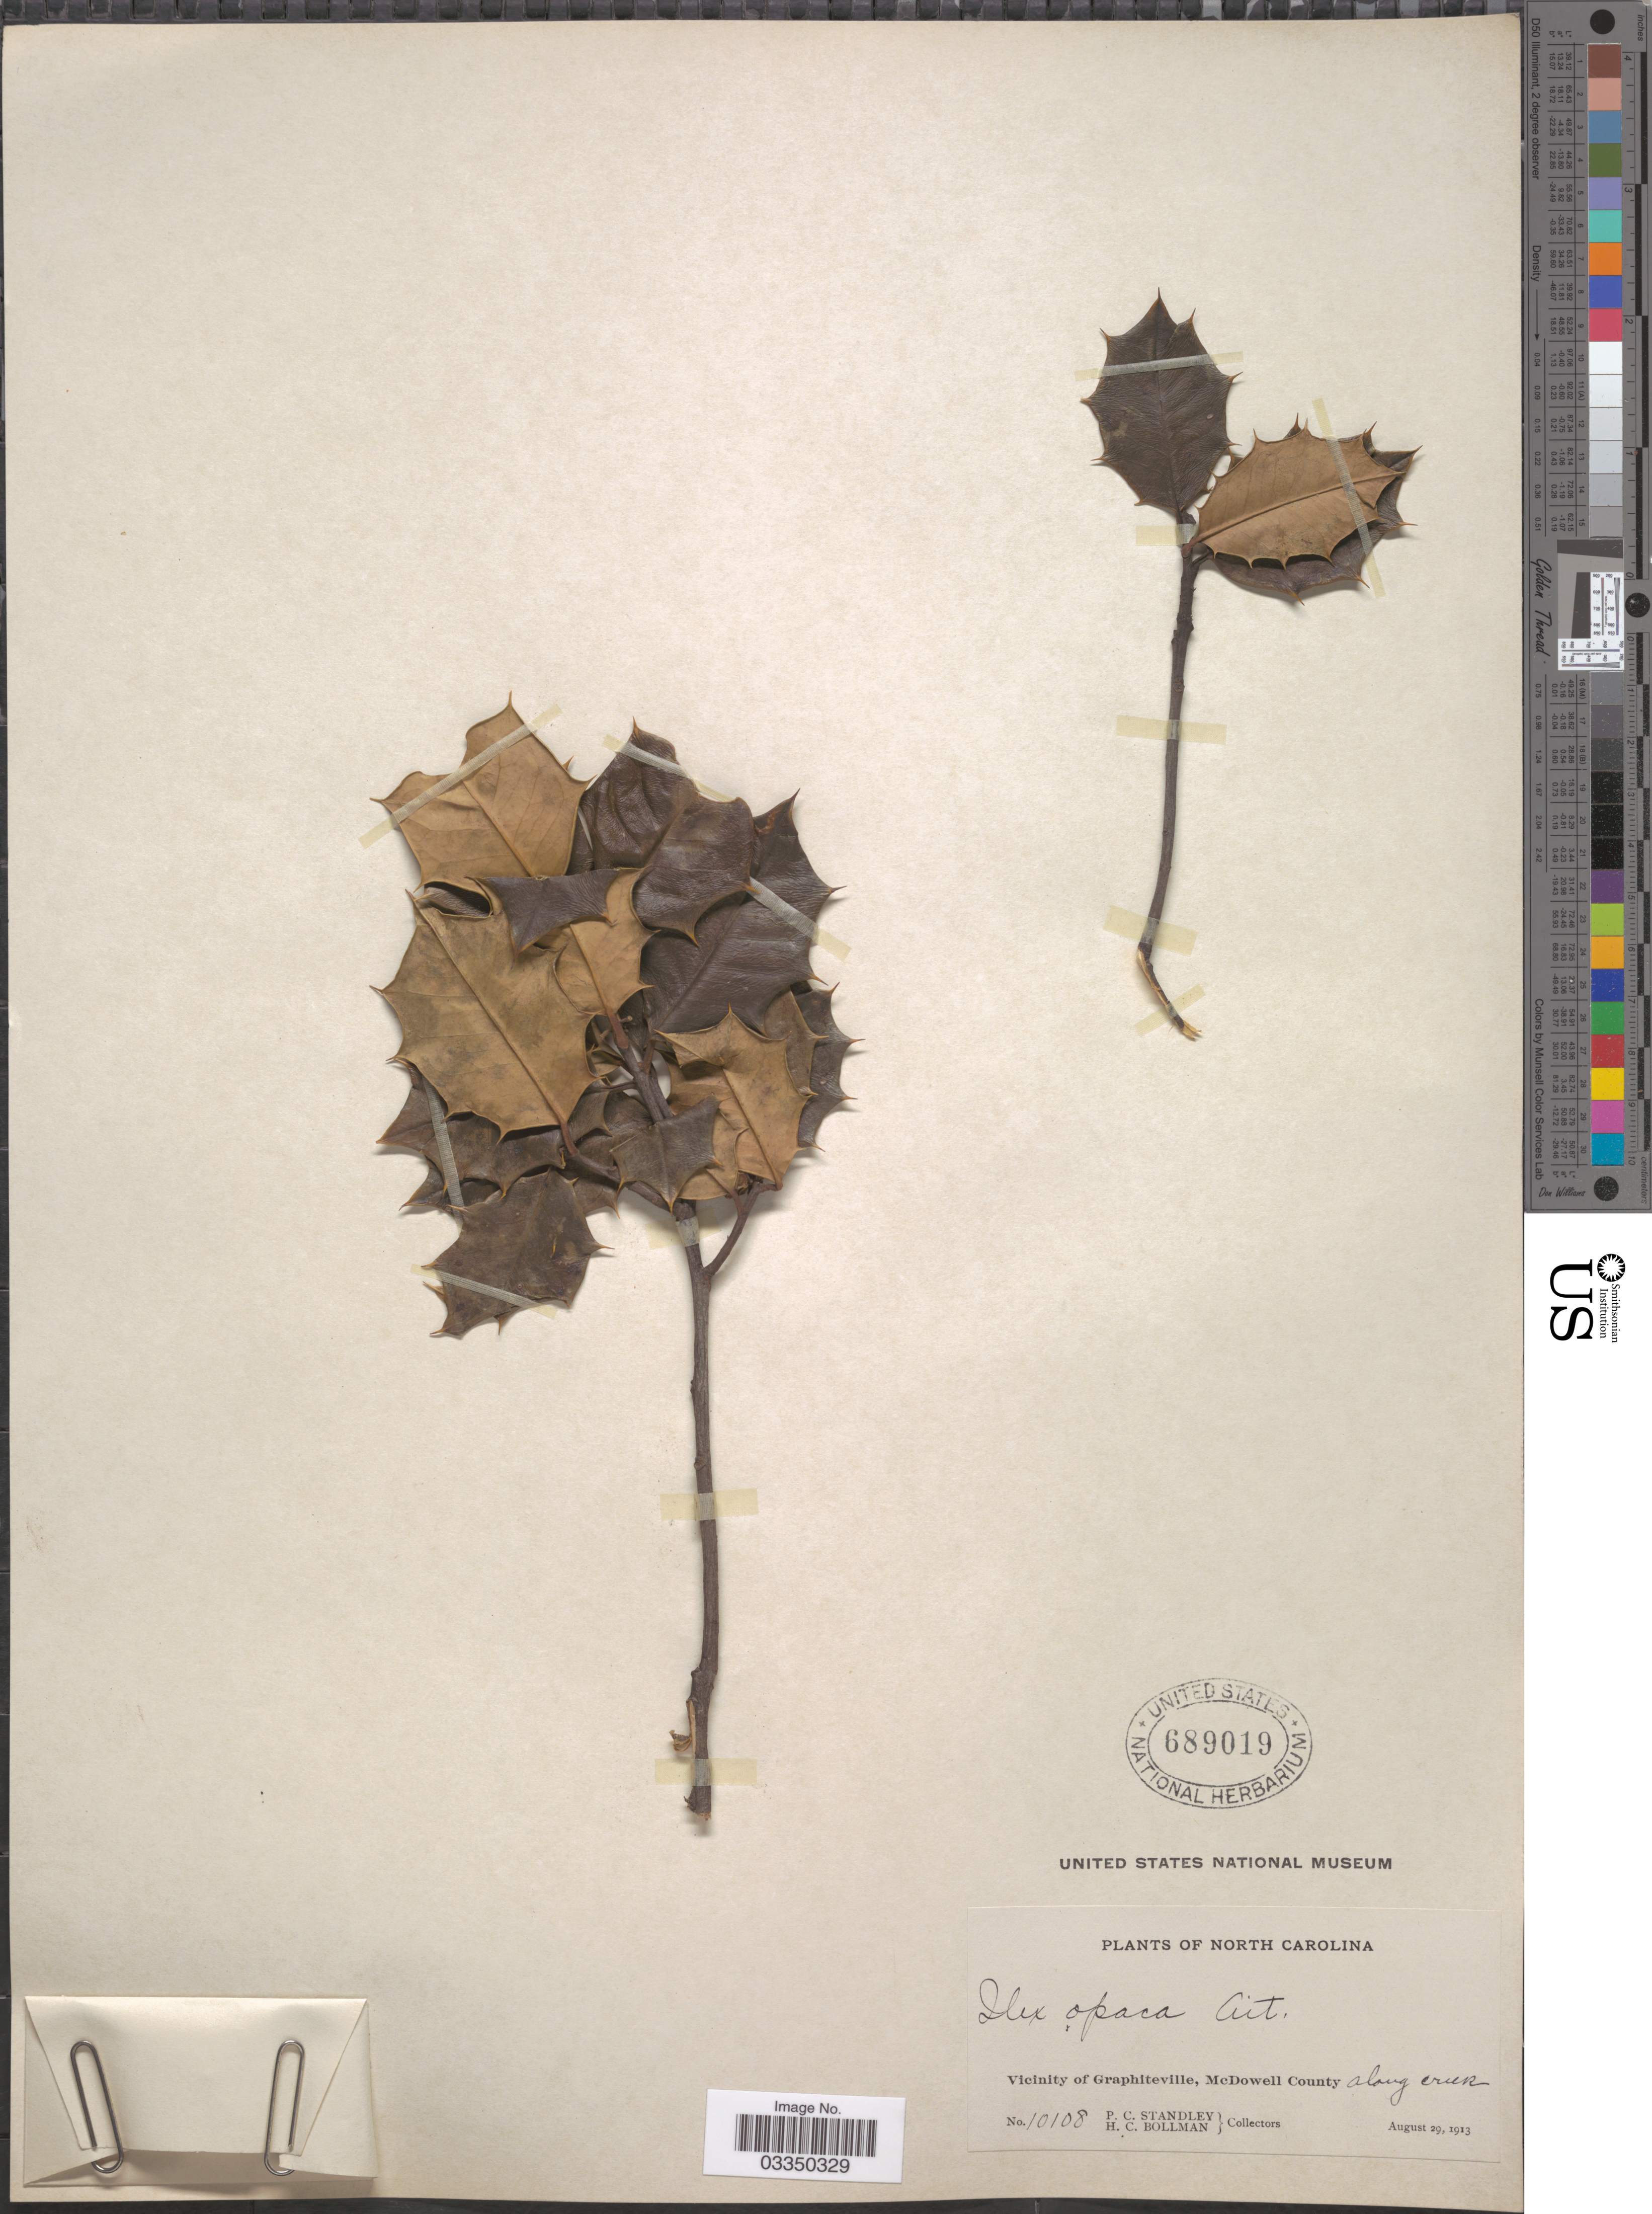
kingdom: Plantae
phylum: Tracheophyta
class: Magnoliopsida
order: Aquifoliales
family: Aquifoliaceae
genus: Ilex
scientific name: Ilex opaca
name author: Aiton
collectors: P. C. Standley & H. C. Bollman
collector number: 10108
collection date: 1913-08-29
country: United States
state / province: North Carolina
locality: Vicinity of Graphiteville, McDowell County along creek.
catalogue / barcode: US 689019